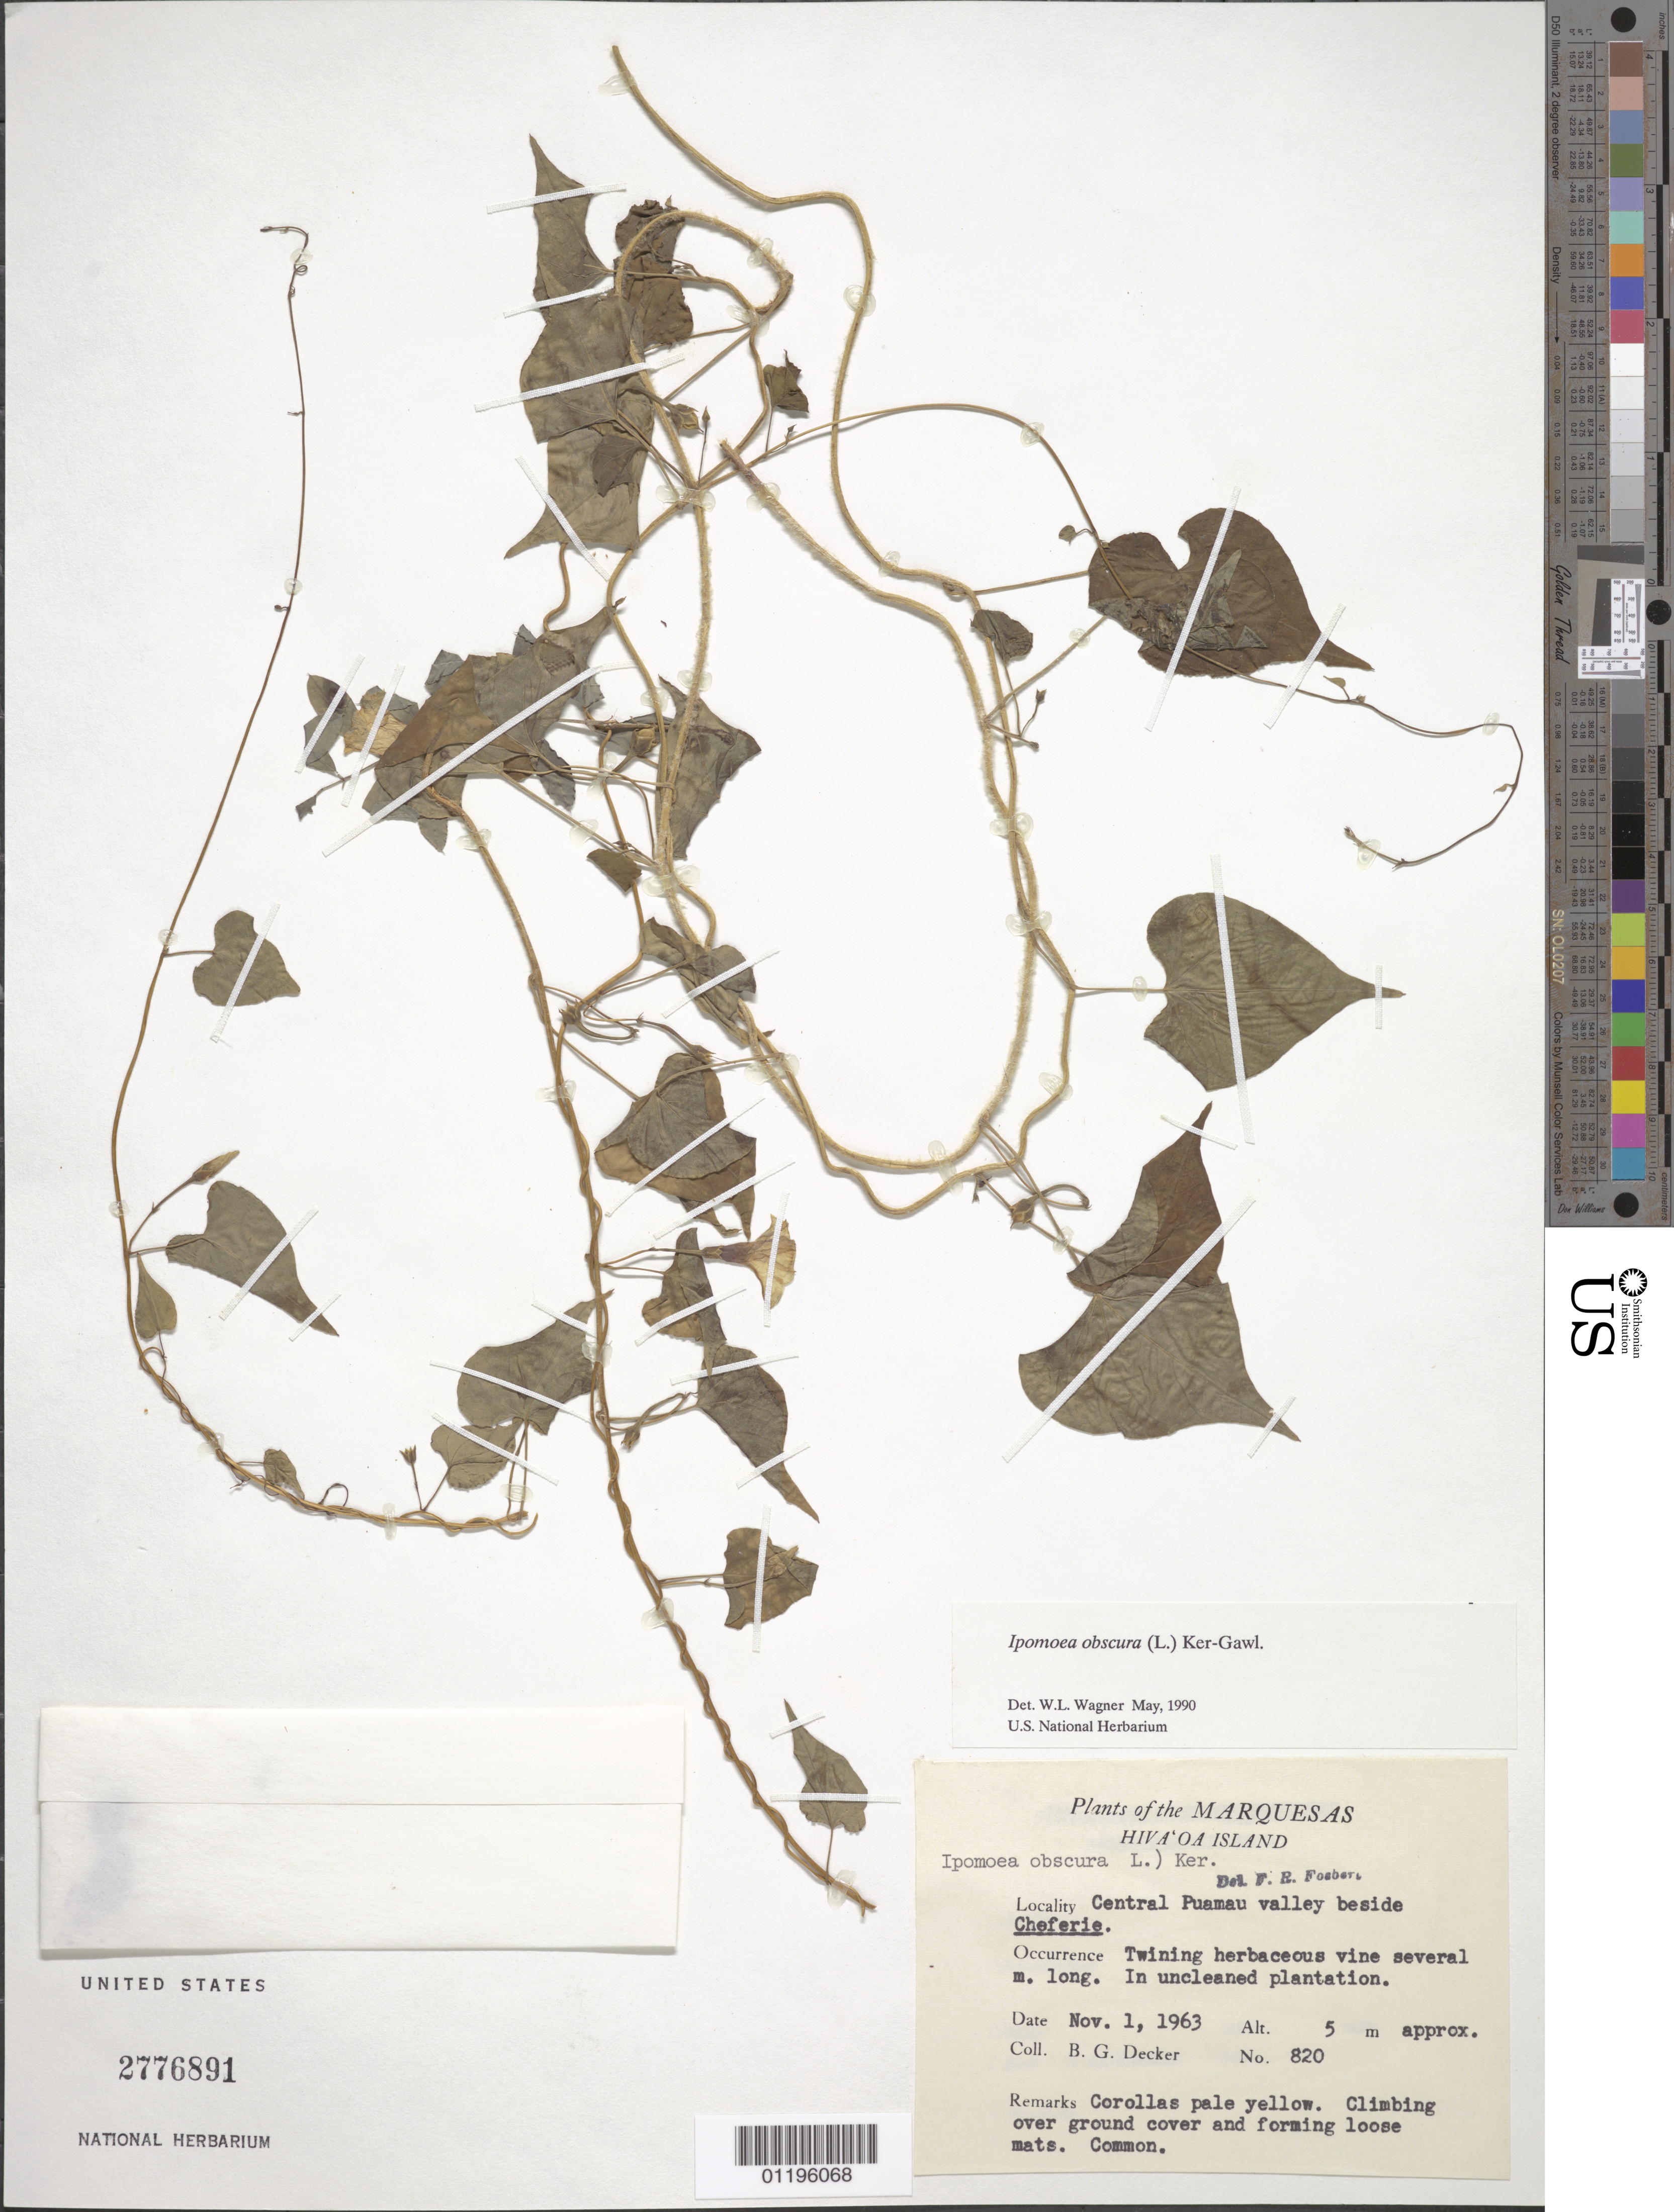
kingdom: Plantae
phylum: Tracheophyta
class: Magnoliopsida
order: Solanales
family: Convolvulaceae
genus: Ipomoea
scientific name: Ipomoea obscura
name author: (L.) Ker Gawl.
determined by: Wagner, W. L., (BOT), Smithsonian Institution - National Museum of Natural History (UNITED STATES)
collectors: B. G. Decker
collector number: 820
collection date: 1963-11-01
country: French Polynesia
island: Hiva Oa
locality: central Puamau Valley beside Cheferie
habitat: In uncleaned plantation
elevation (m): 5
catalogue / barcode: US 2776891